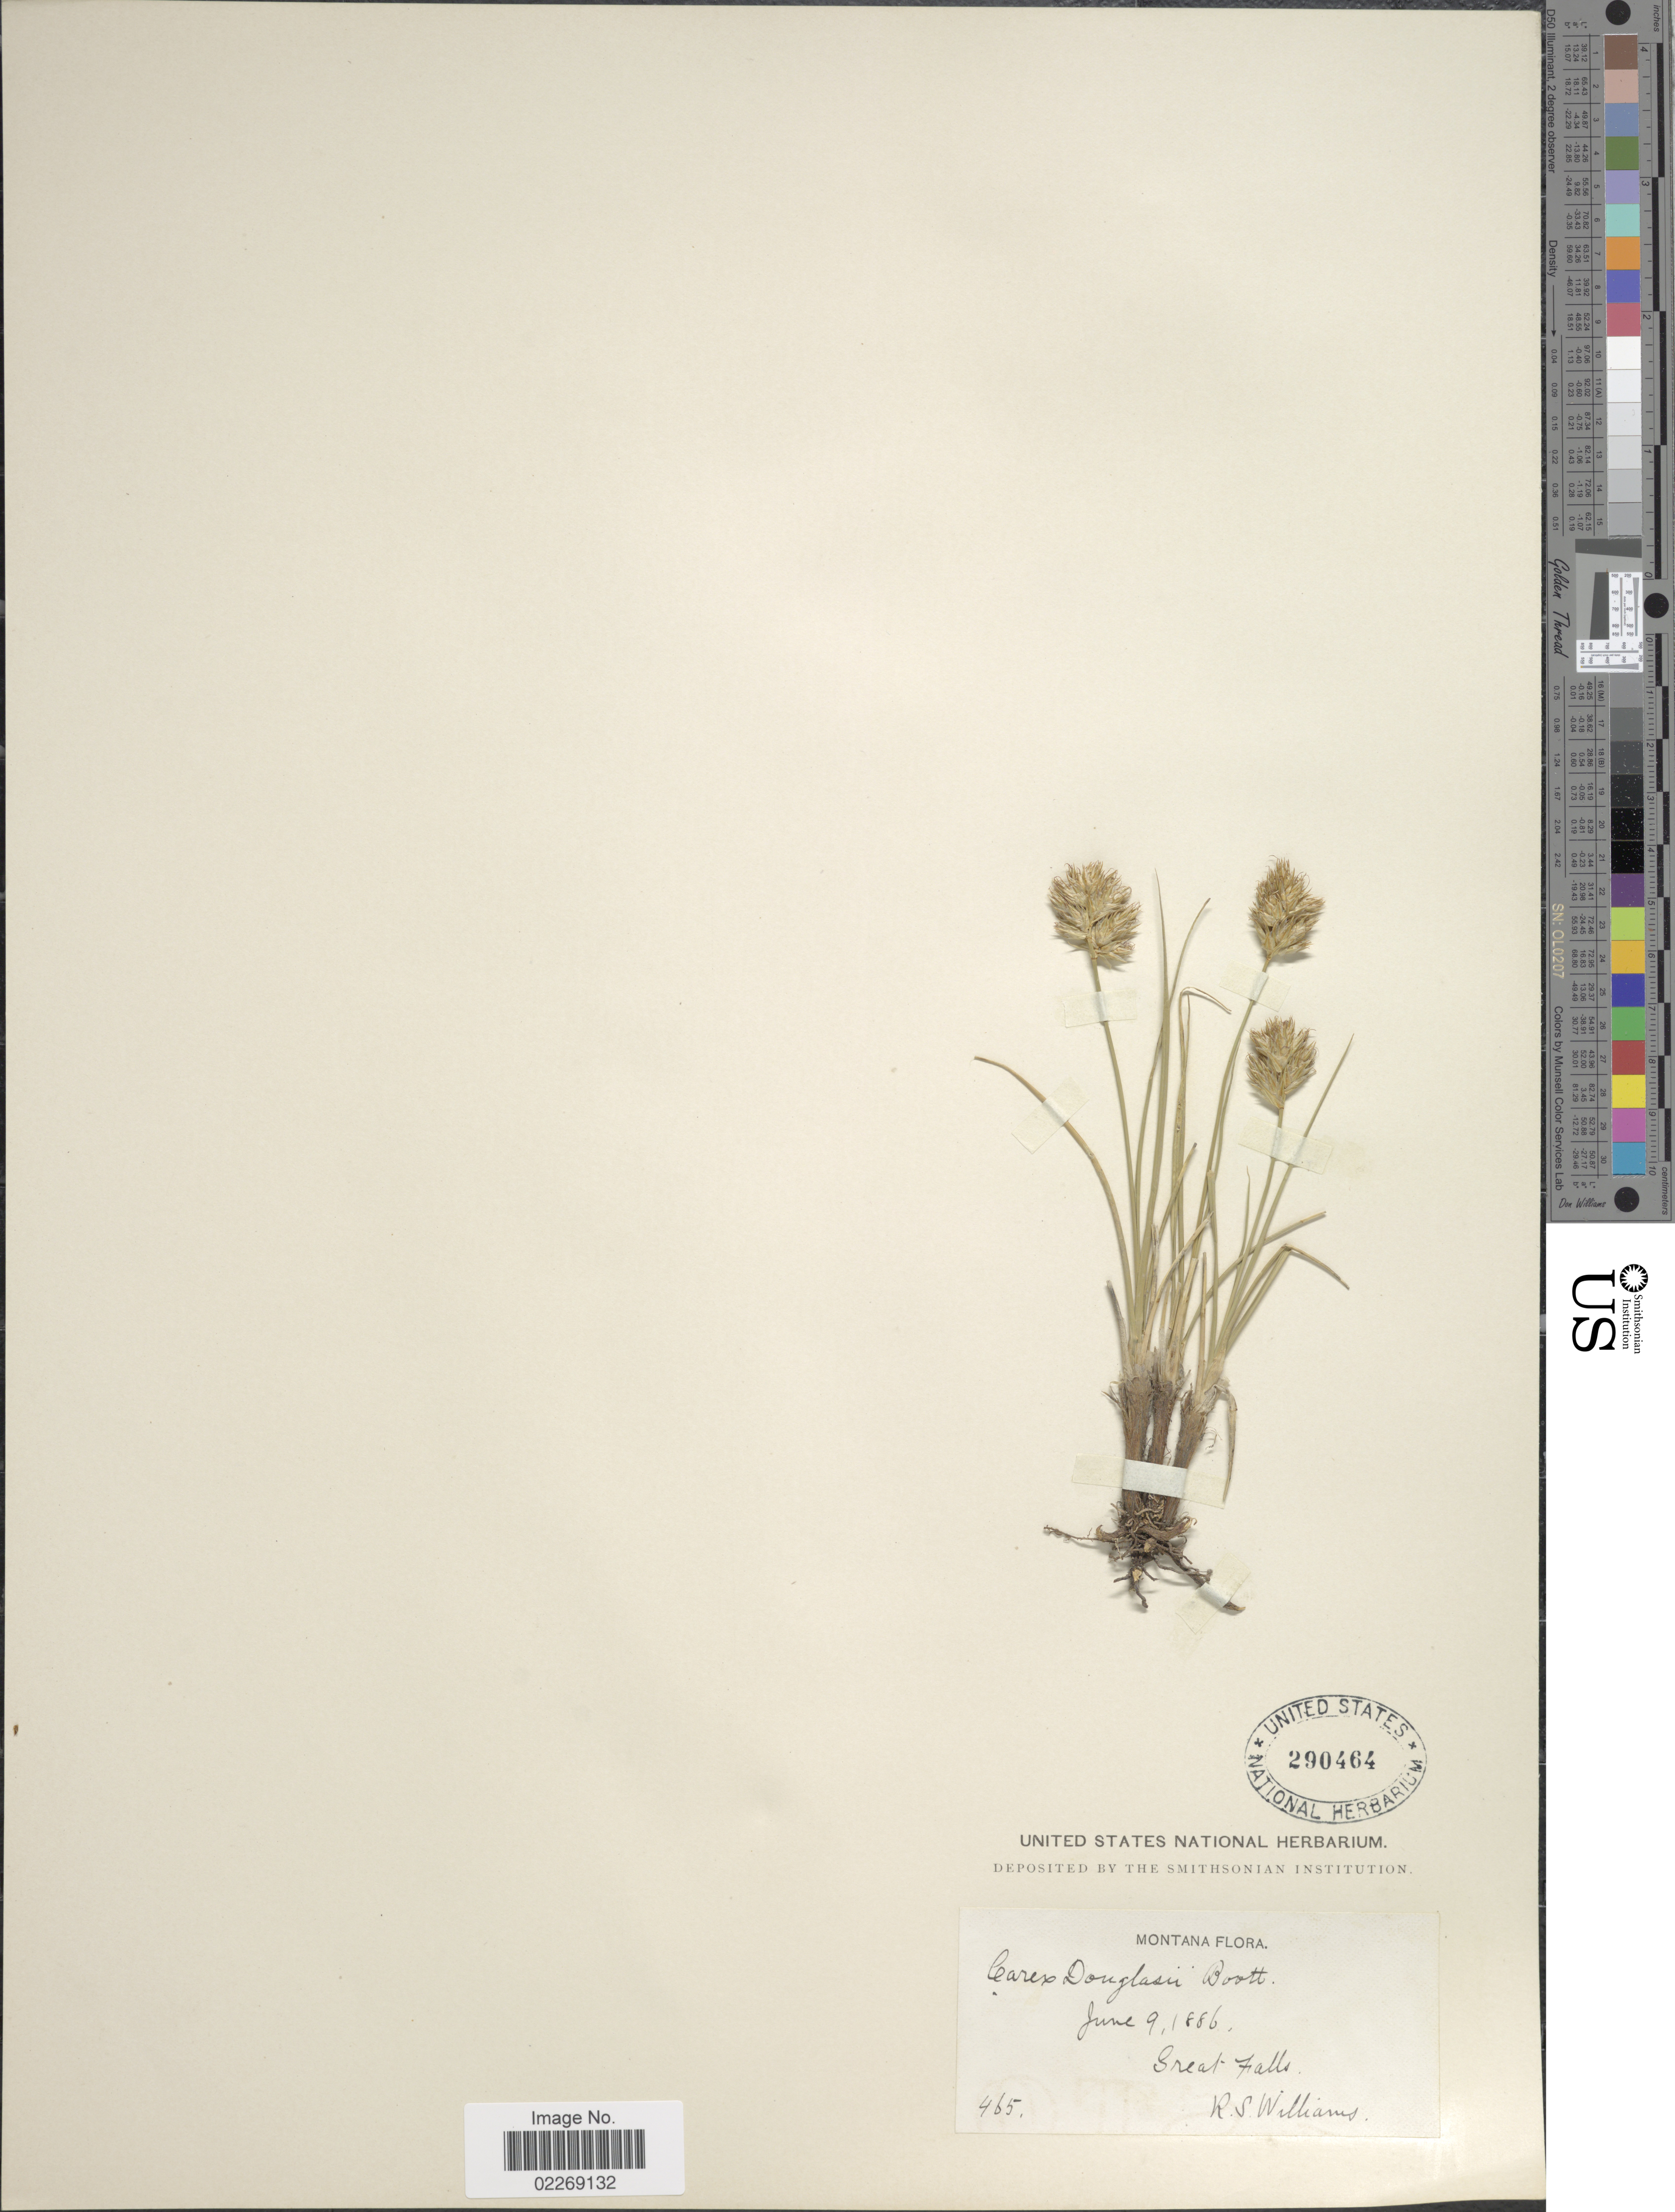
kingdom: Plantae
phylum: Tracheophyta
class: Liliopsida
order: Poales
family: Cyperaceae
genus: Carex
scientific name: Carex douglasii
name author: Boott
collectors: R. S. Williams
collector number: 465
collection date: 1886-06-09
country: United States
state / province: Montana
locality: Great Falls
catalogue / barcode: US 290464